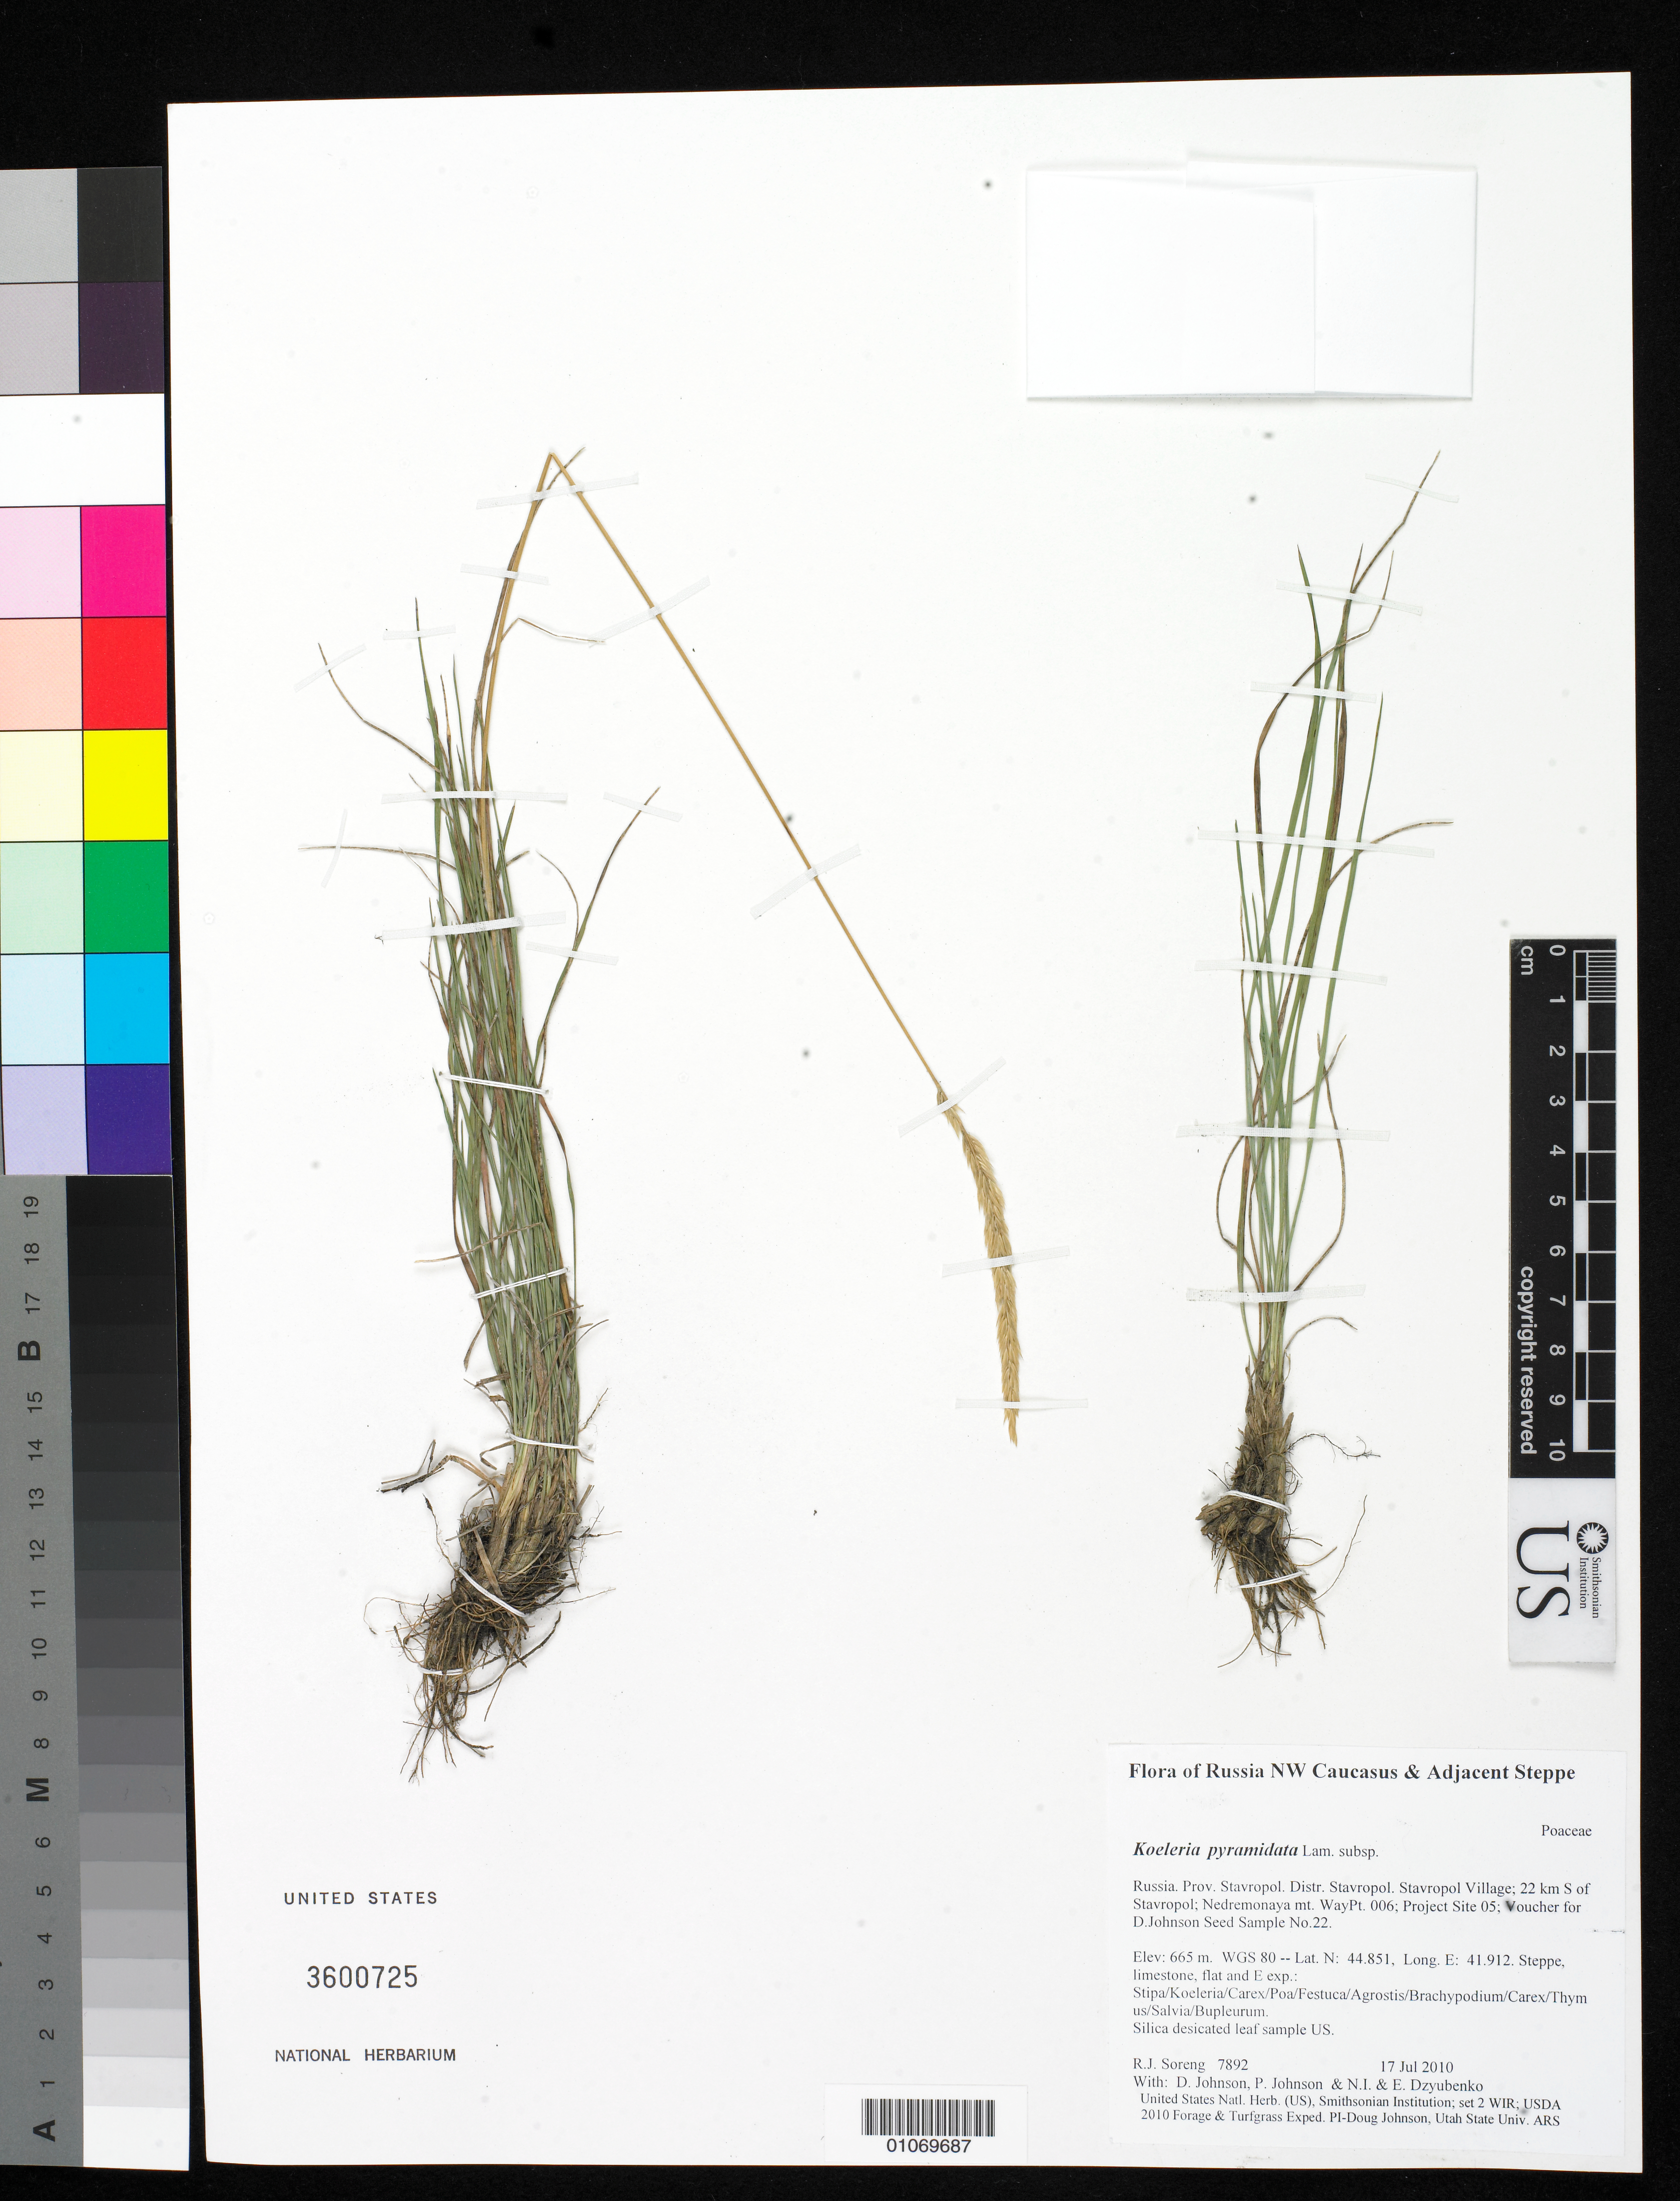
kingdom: Plantae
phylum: Tracheophyta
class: Liliopsida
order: Poales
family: Poaceae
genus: Koeleria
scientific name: Koeleria pyramidata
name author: (Lam.) P. Beauv.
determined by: Soreng, Robert J., Research Associate (BOT), Smithsonian Institution - National Museum of Natural History (UNITED STATES)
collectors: R. J. Soreng, D. Johnson, P. Johnson, N. Dzyubenko & E. Dzyubenko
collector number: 7892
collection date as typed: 17 Jul 2010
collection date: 2010-07-17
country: Russian Federation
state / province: Stavropol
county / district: Stavropol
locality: Stavropol Village; 22 km S of Stavropol; Nedremonaya mt.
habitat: Steppe, limestone, flat and E exp.: Stipa/Koeleria/Carex/Poa/Festuca/Agrostis/Brachypodium/Carex/Thymus/Salvia/Bupleurum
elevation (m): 665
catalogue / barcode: US 3600725